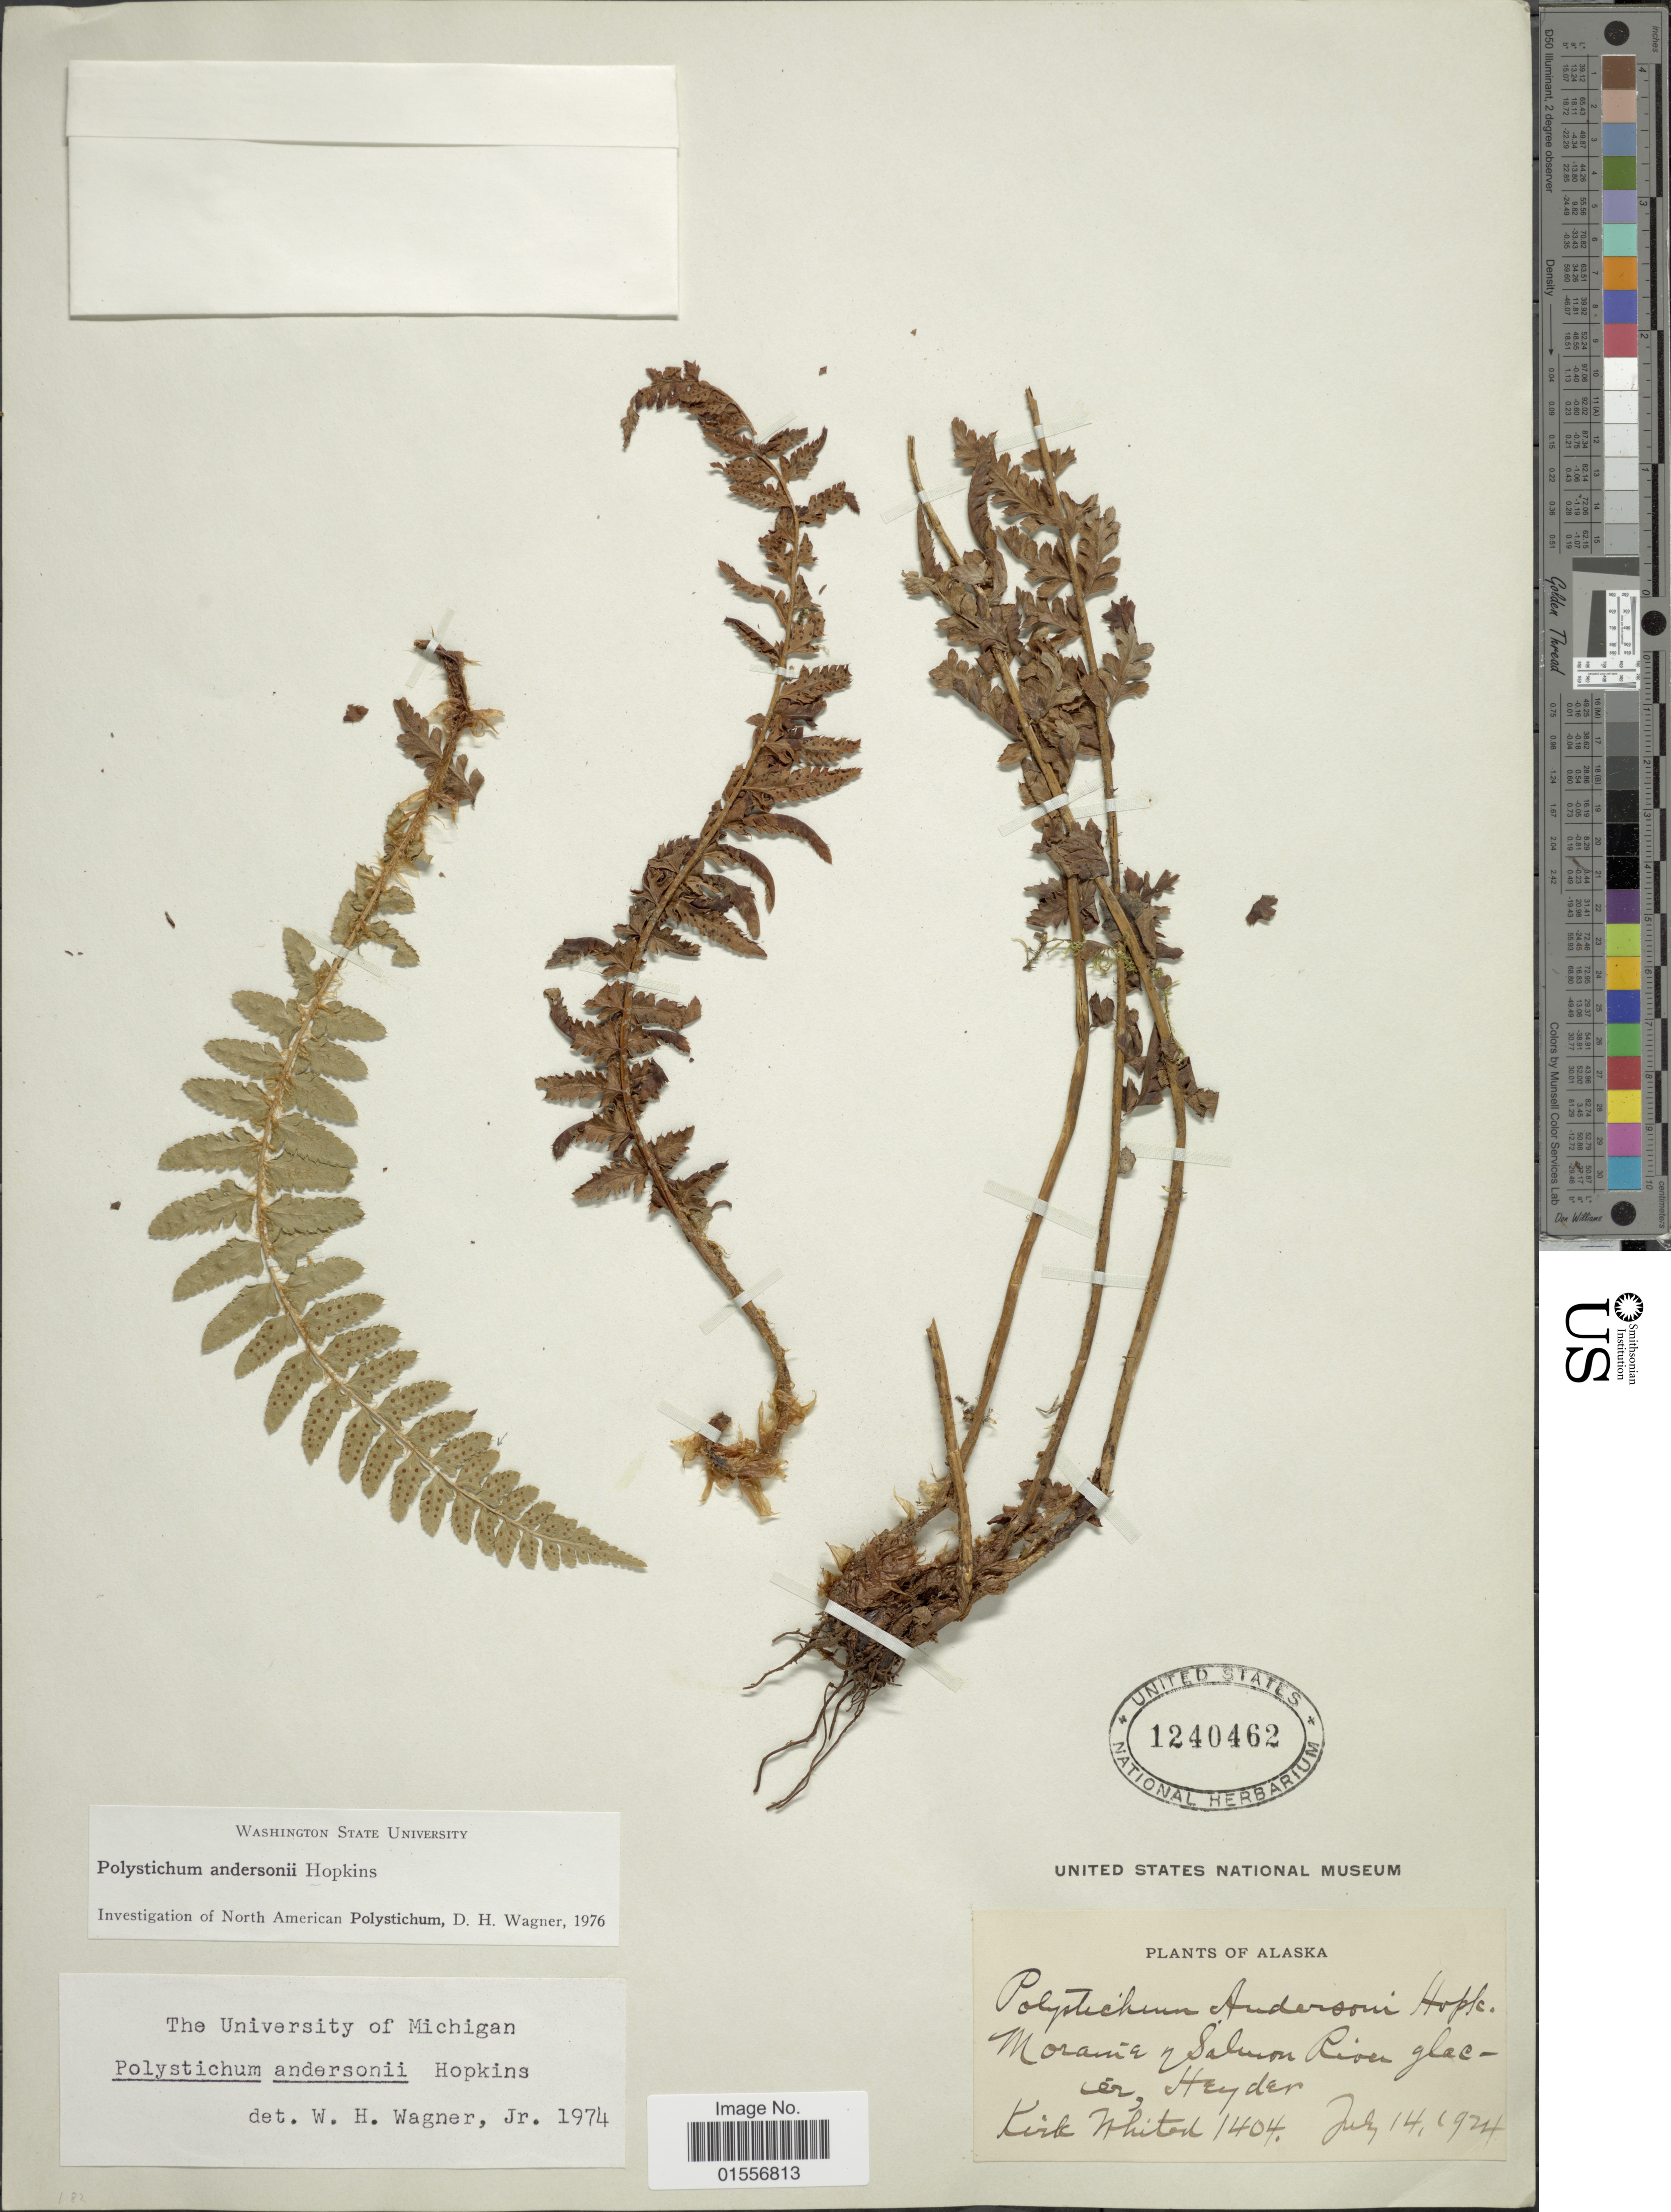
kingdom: Plantae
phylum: Tracheophyta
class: Polypodiopsida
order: Polypodiales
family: Dryopteridaceae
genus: Polystichum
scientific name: Polystichum andersonii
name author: Hopkins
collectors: K. Whited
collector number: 1404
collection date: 1924-07-14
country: United States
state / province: Alaska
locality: Morania of Salmon River glacier, Hyder.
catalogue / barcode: US 1240462